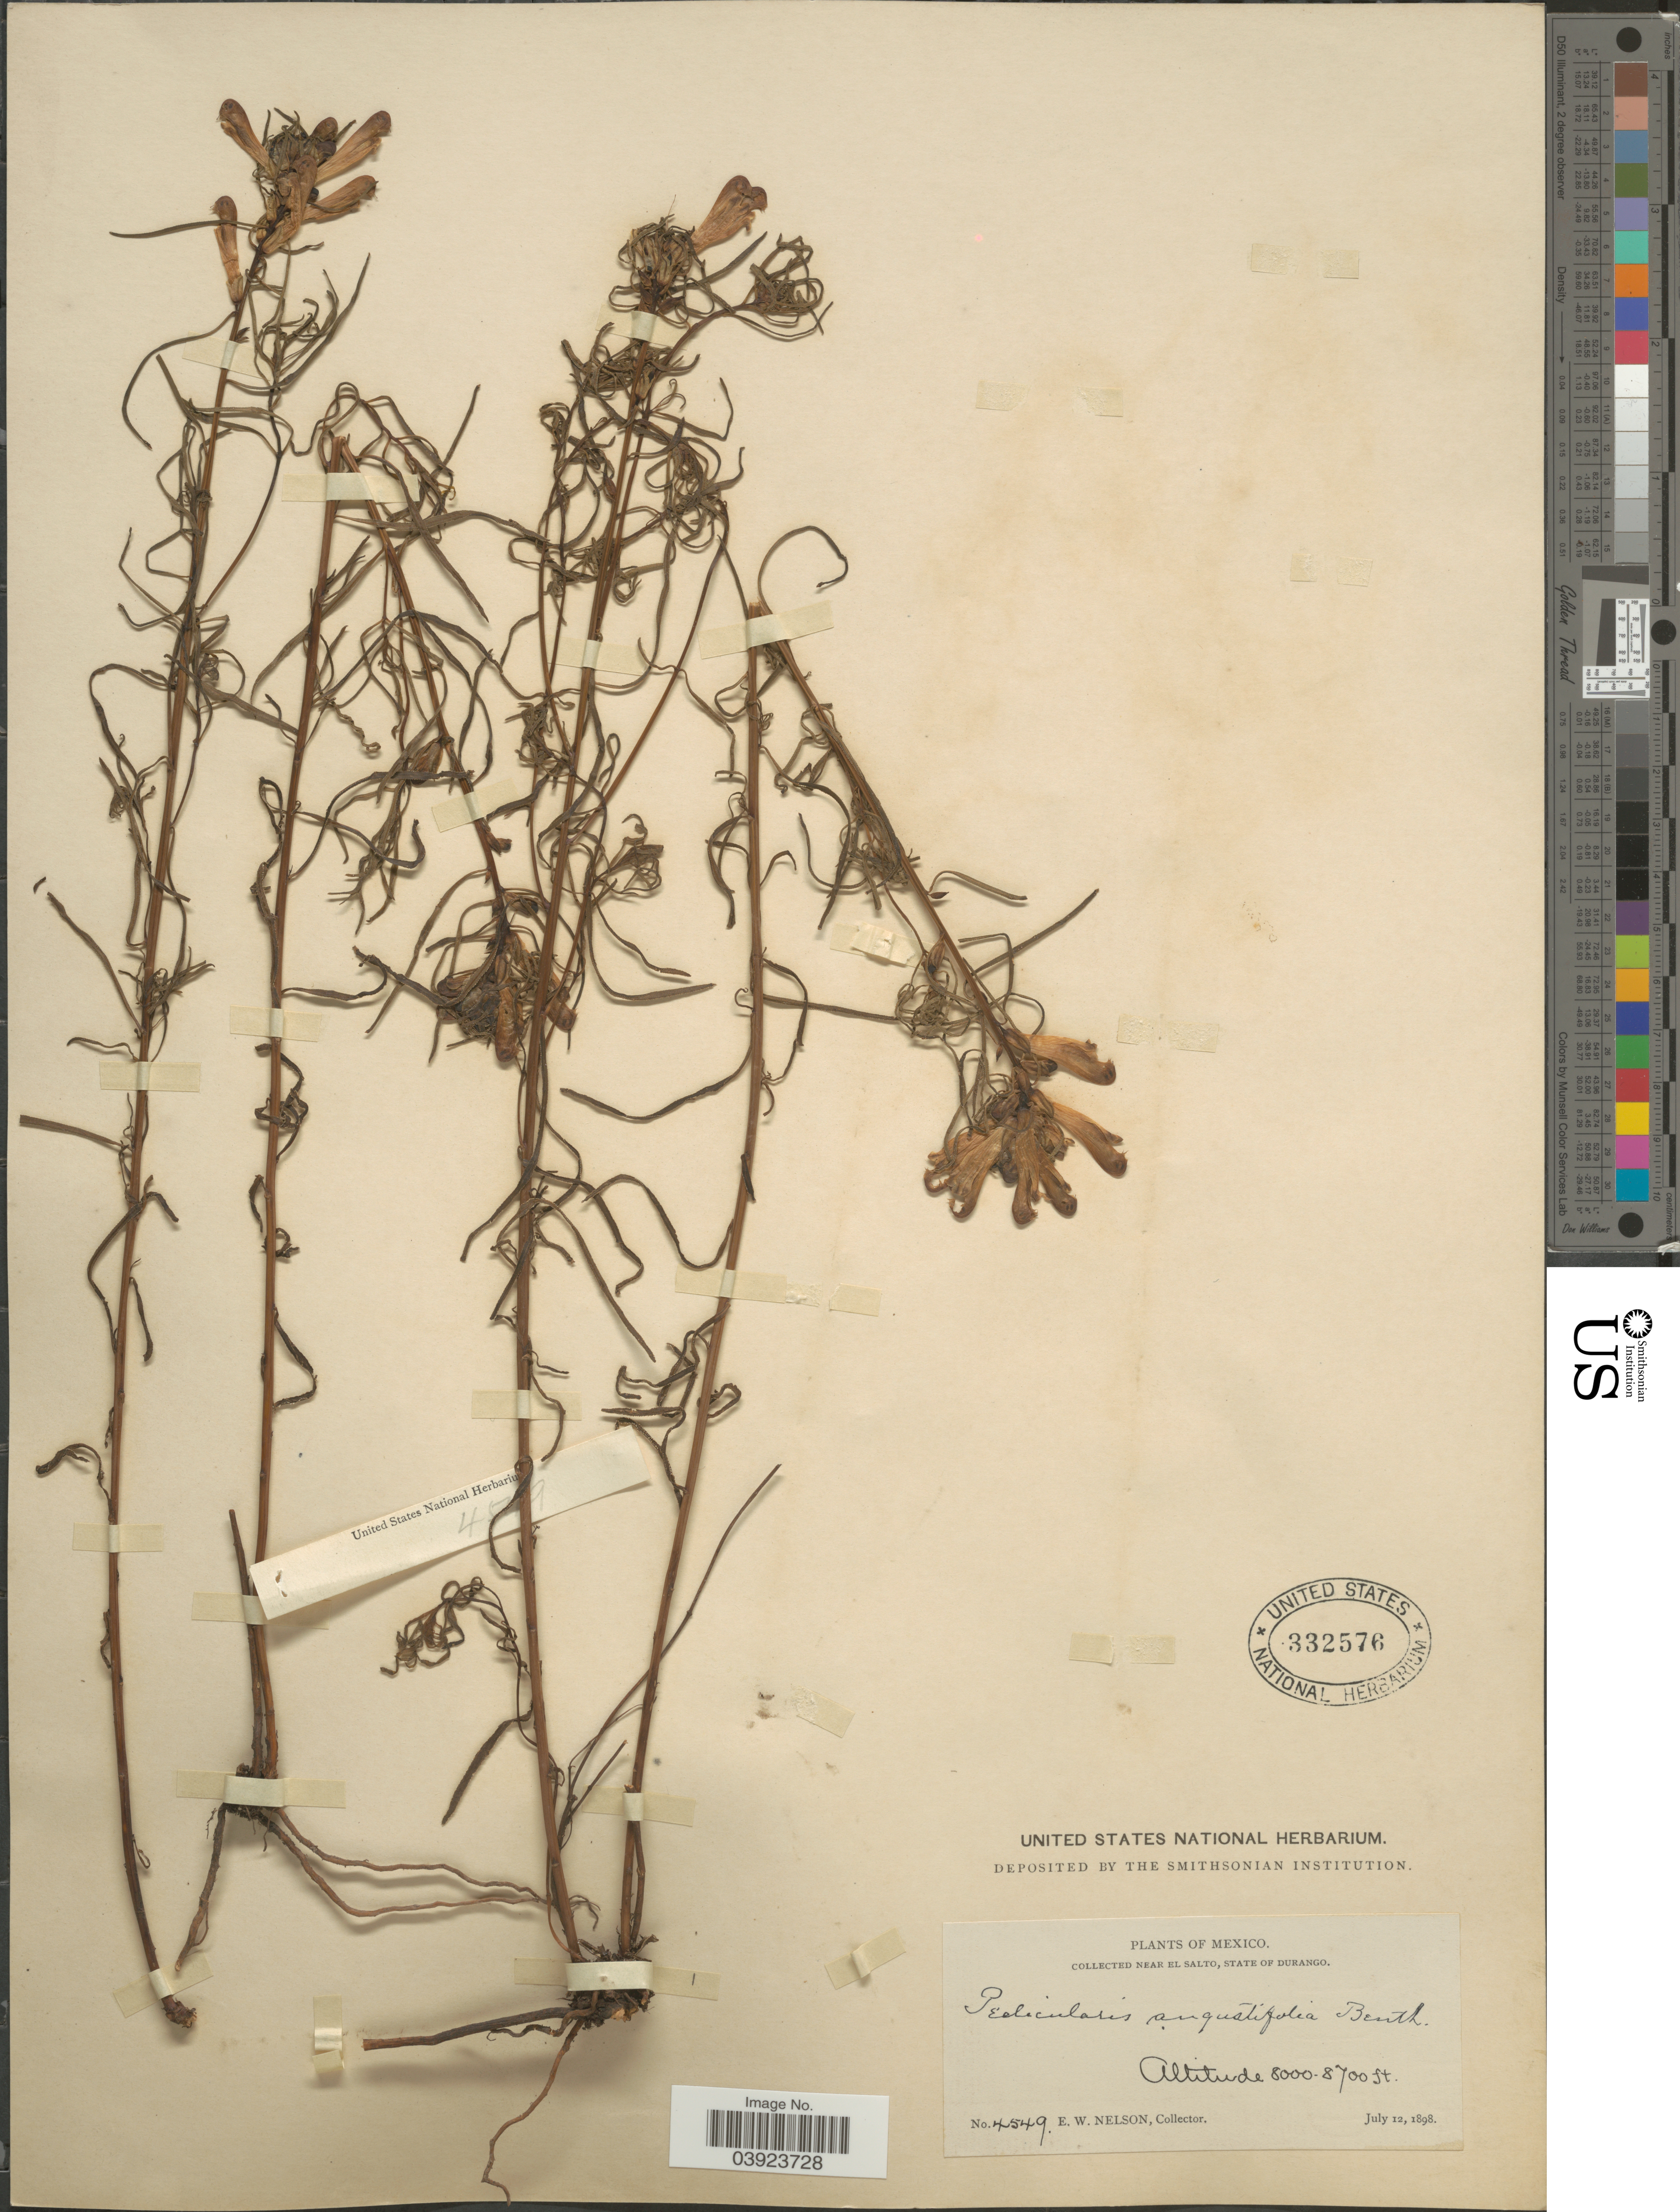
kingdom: Plantae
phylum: Tracheophyta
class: Magnoliopsida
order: Lamiales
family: Orobanchaceae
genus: Pedicularis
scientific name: Pedicularis angustifolia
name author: Benth.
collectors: E. W. Nelson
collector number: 4549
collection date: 1898-07-12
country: Mexico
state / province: Durango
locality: Near El Salto.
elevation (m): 2438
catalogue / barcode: US 332576